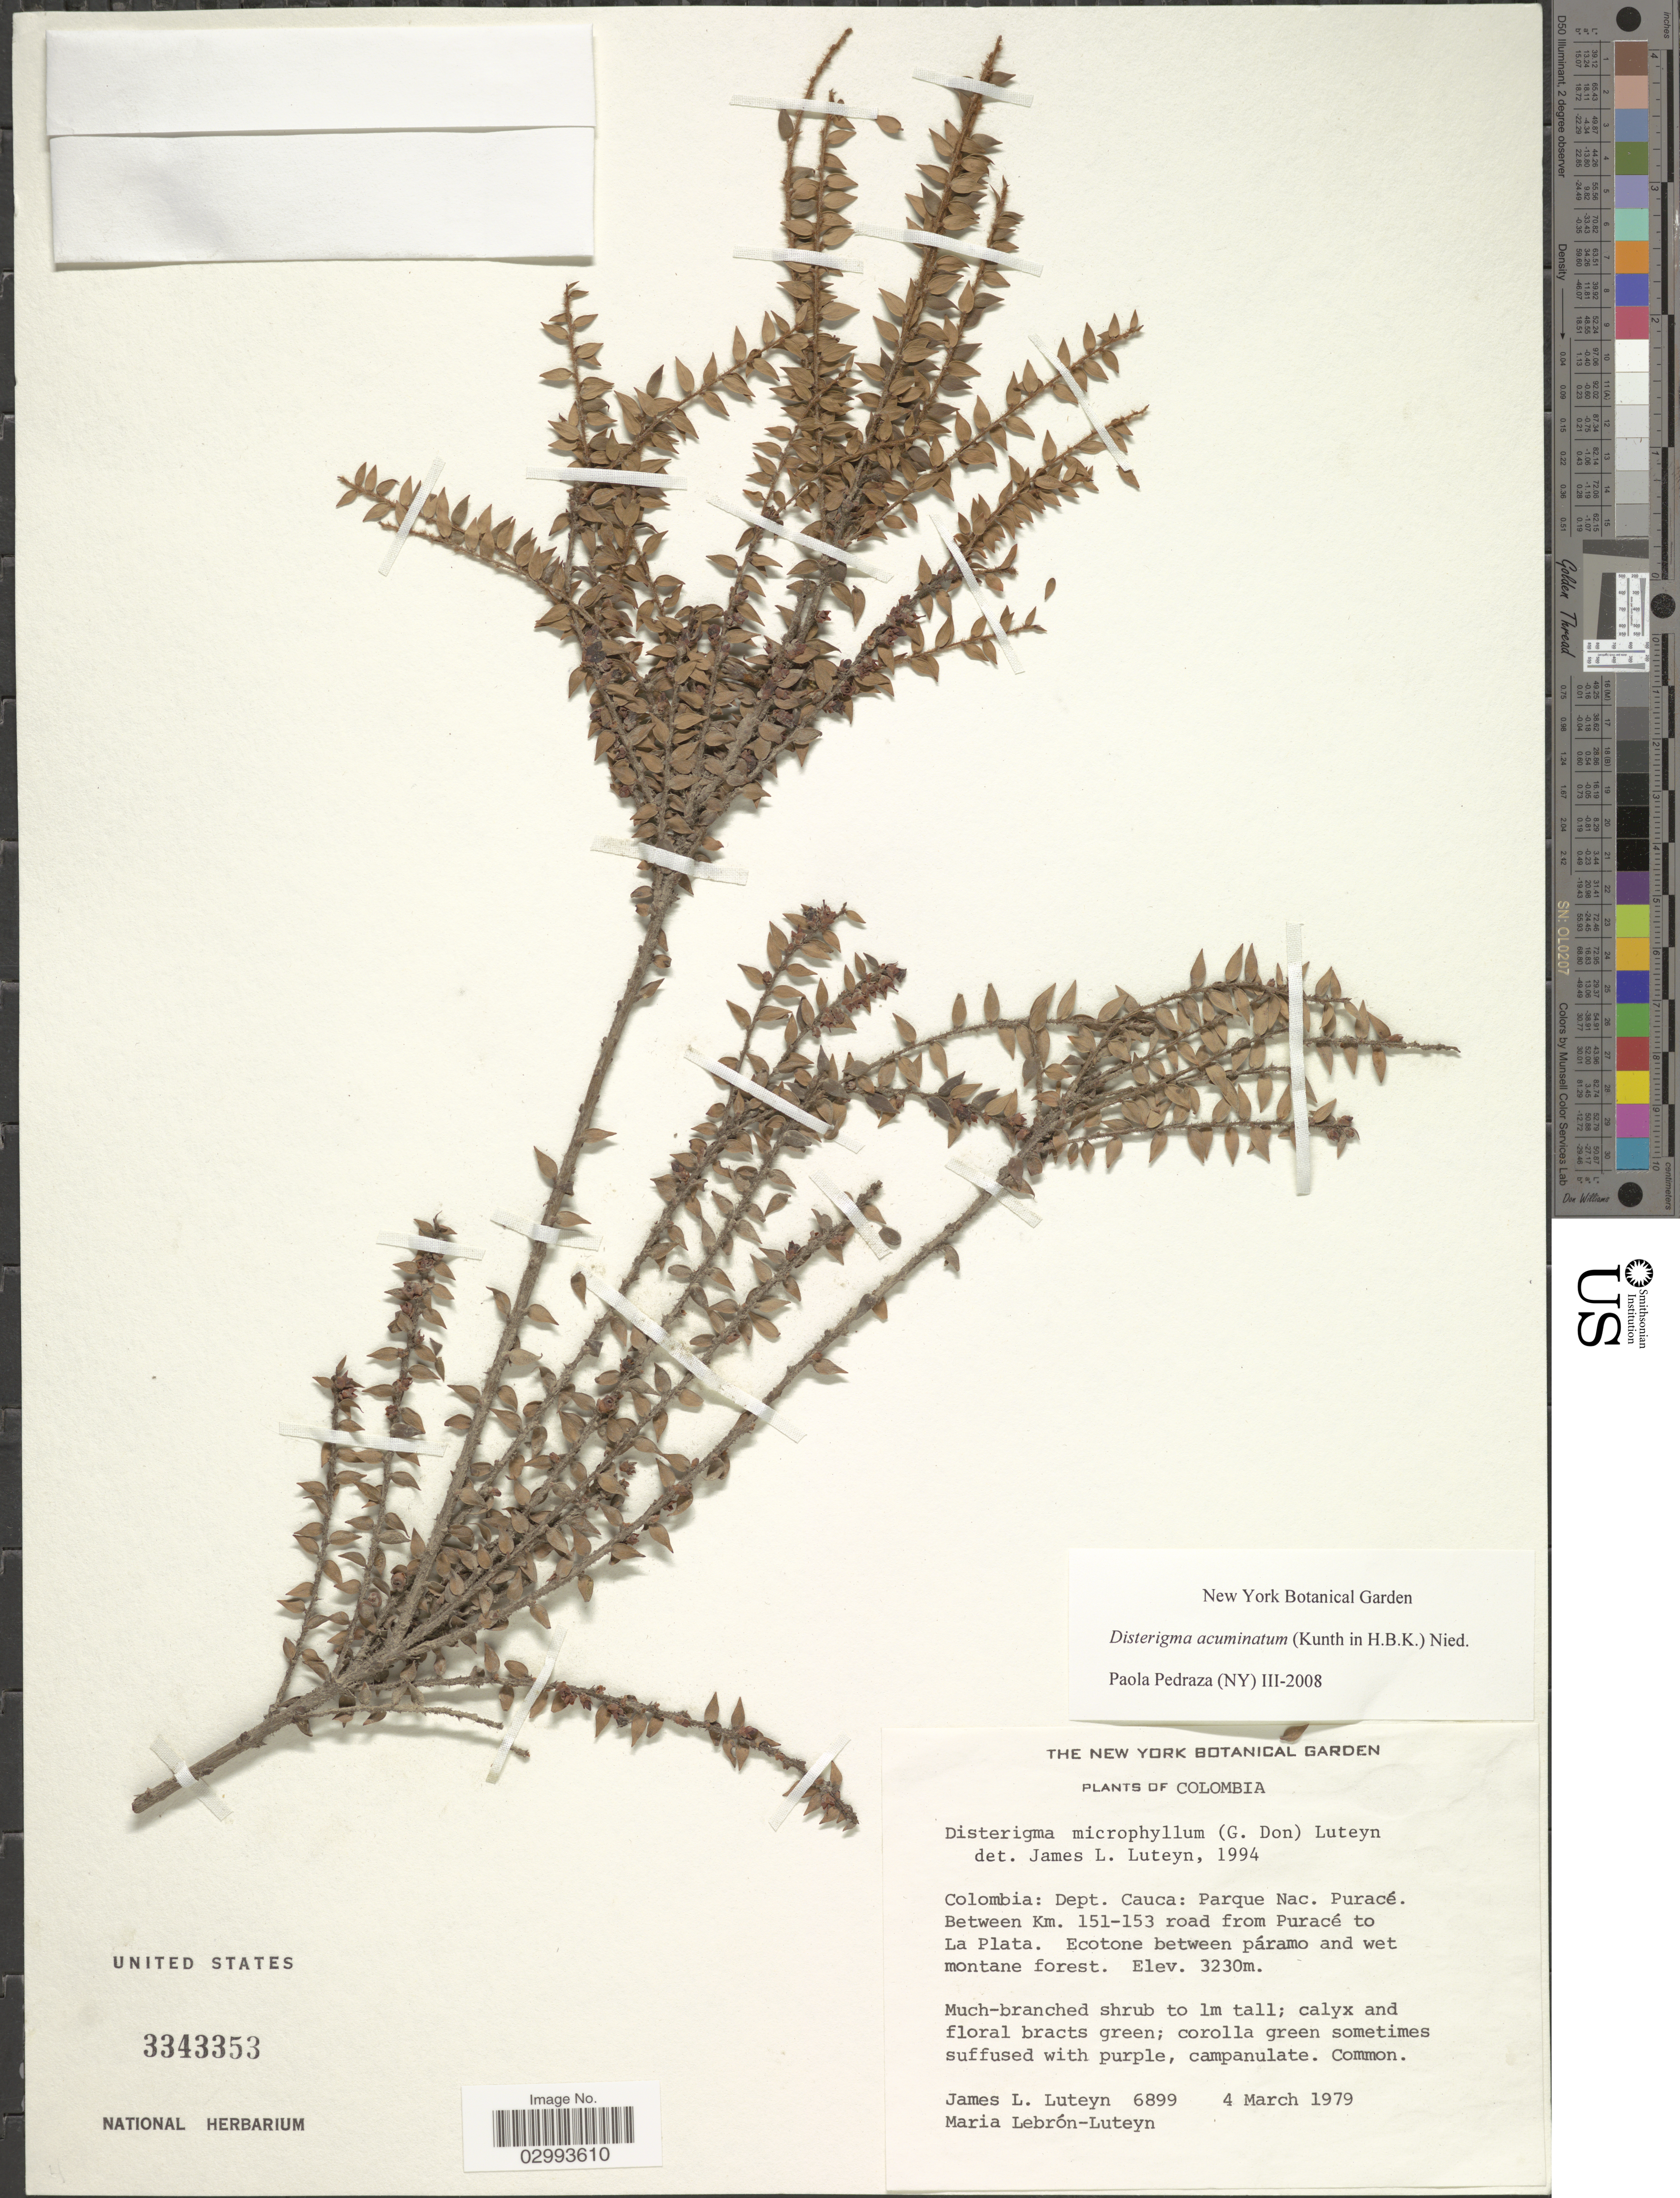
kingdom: Plantae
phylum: Tracheophyta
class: Magnoliopsida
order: Ericales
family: Ericaceae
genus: Disterigma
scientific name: Disterigma acuminatum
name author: (Kunth) Nied.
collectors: J. Luteyn & M. L. Lebrón-Luteyn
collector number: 6899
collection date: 1979-03-04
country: Colombia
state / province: Cauca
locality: Dept. Cauca: Parque Nac. Puracé. Between Km. 151-153 road from Puracé to La Plata. Ecotone between páramo and wet montane forest.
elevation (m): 3230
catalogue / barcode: US 3343353